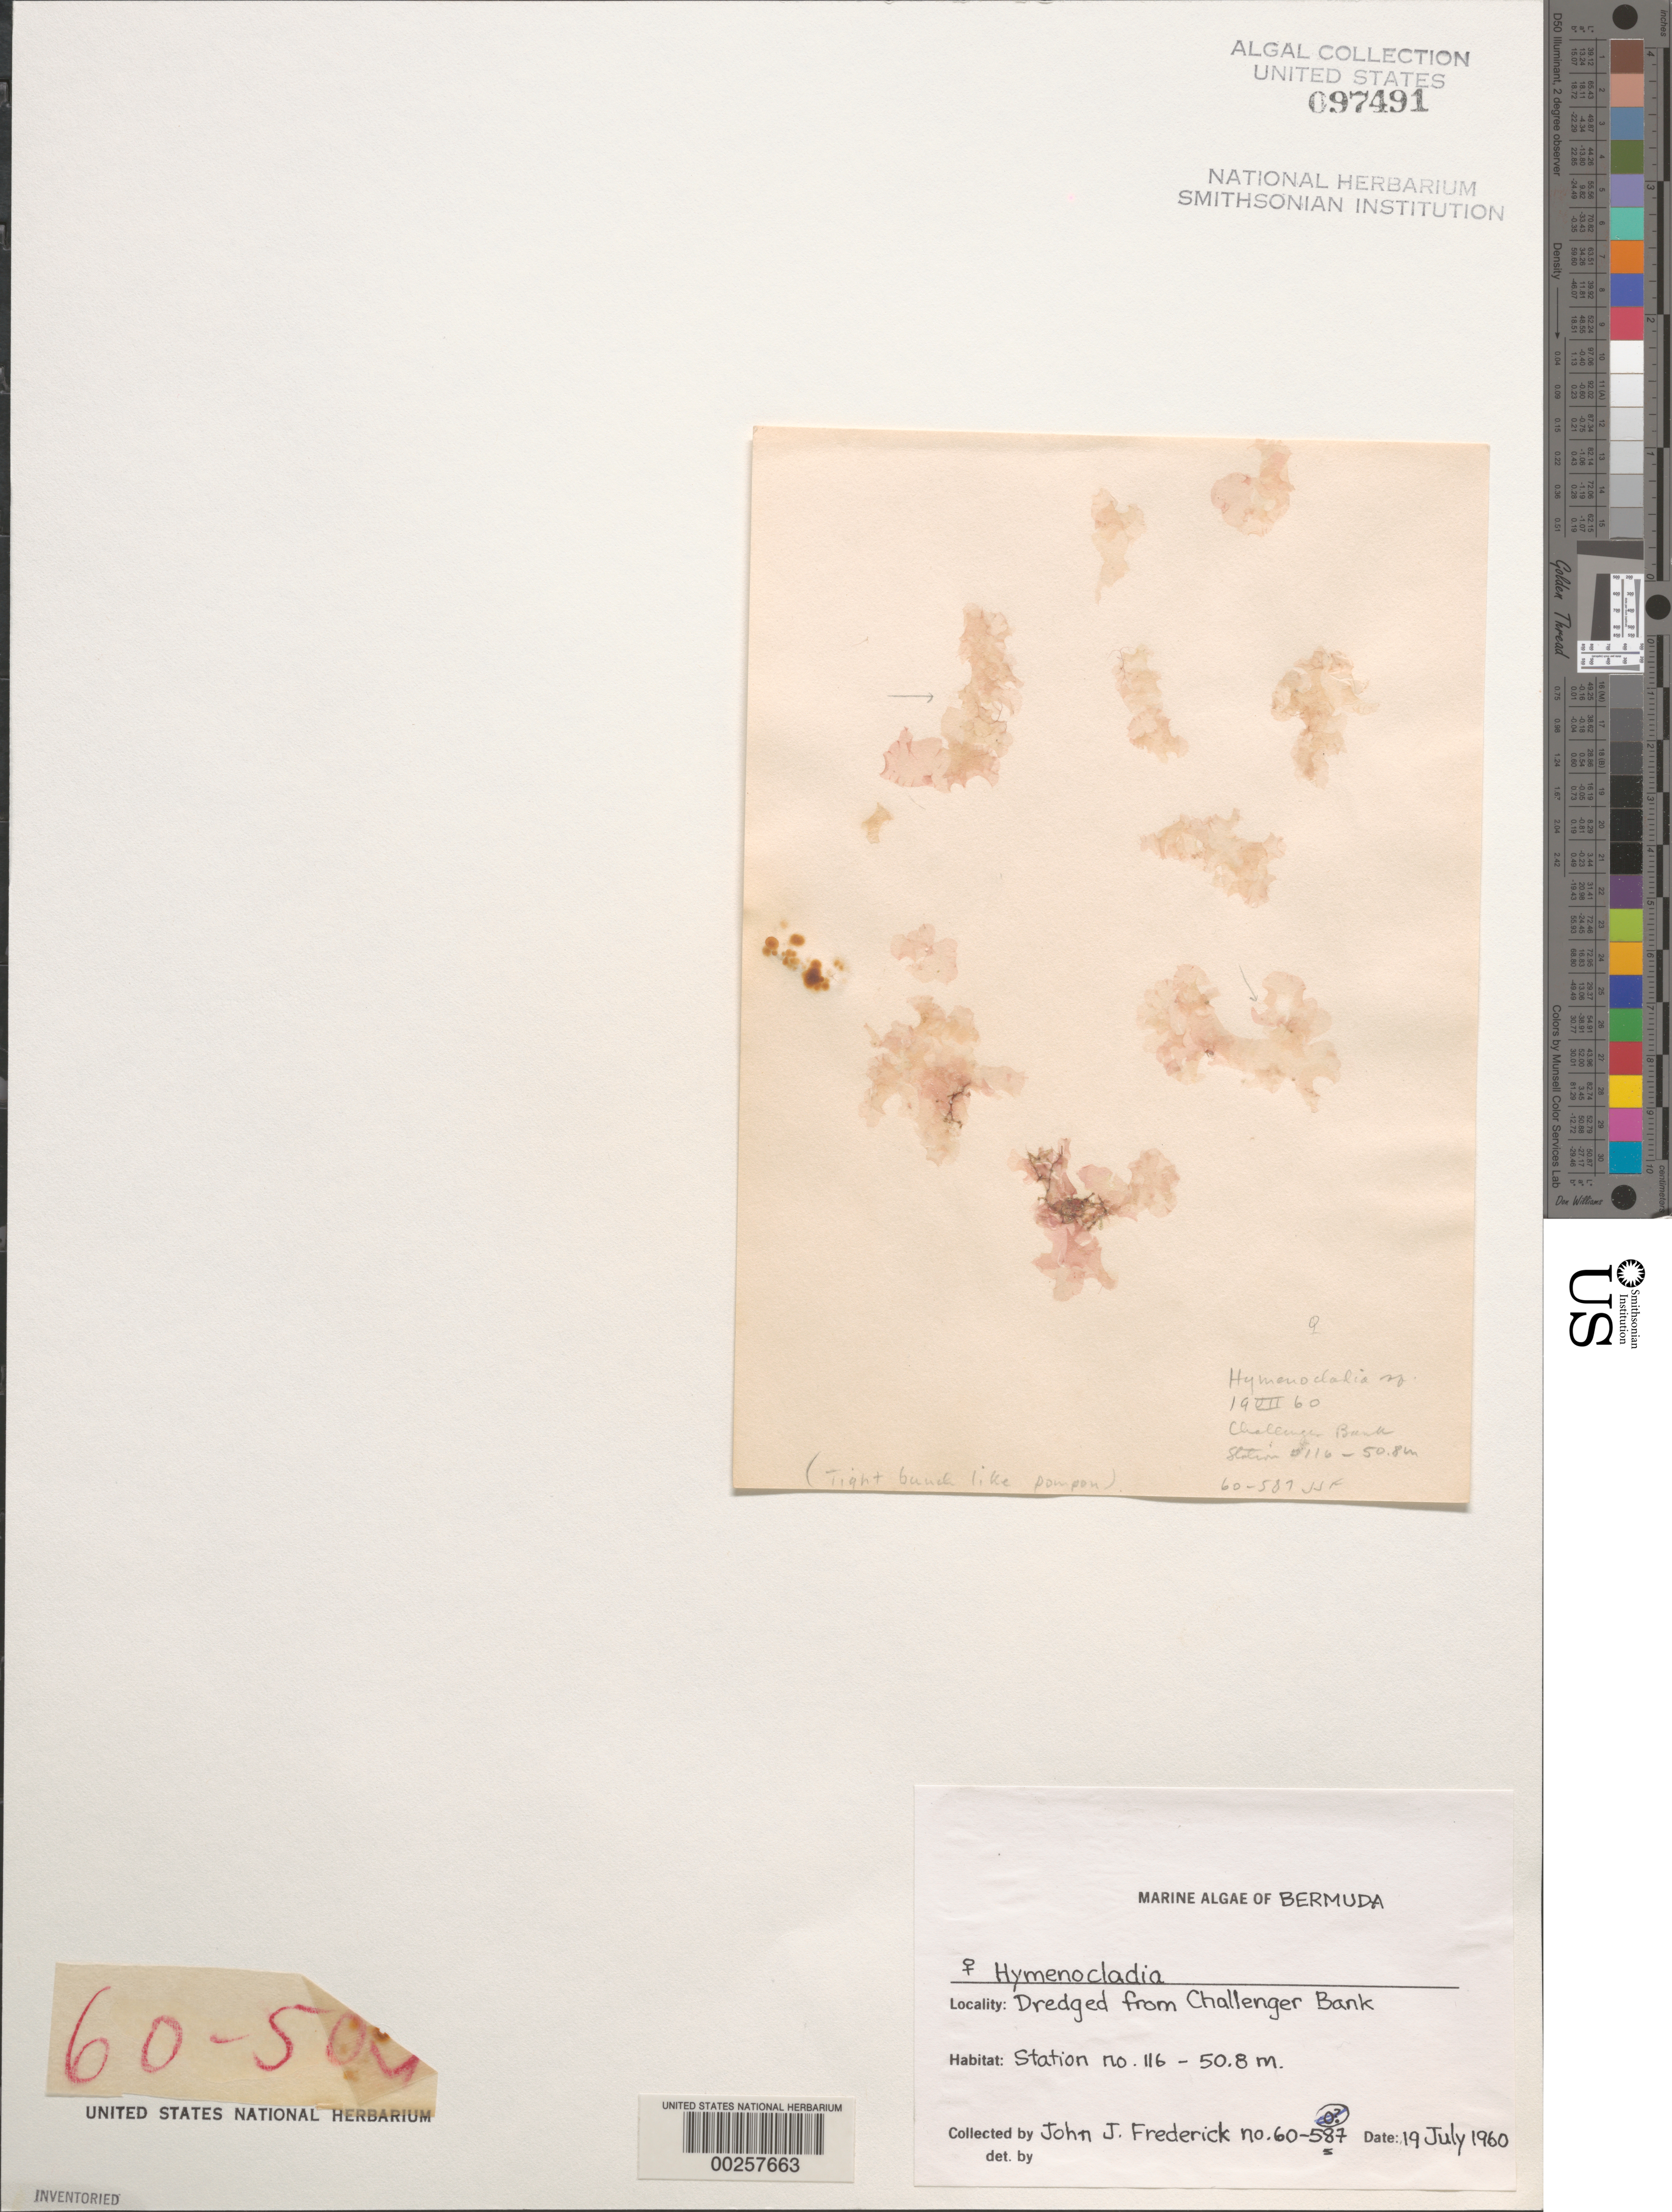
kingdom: Plantae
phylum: Rhodophyta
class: Florideophyceae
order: Rhodymeniales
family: Hymenocladiaceae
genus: Hymenocladia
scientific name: Hymenocladia sp.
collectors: J. Frederick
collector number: JJF 60-587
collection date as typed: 19 Jul 1960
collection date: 1960-07-19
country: Bermuda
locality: Challenger Bank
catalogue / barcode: US 97491